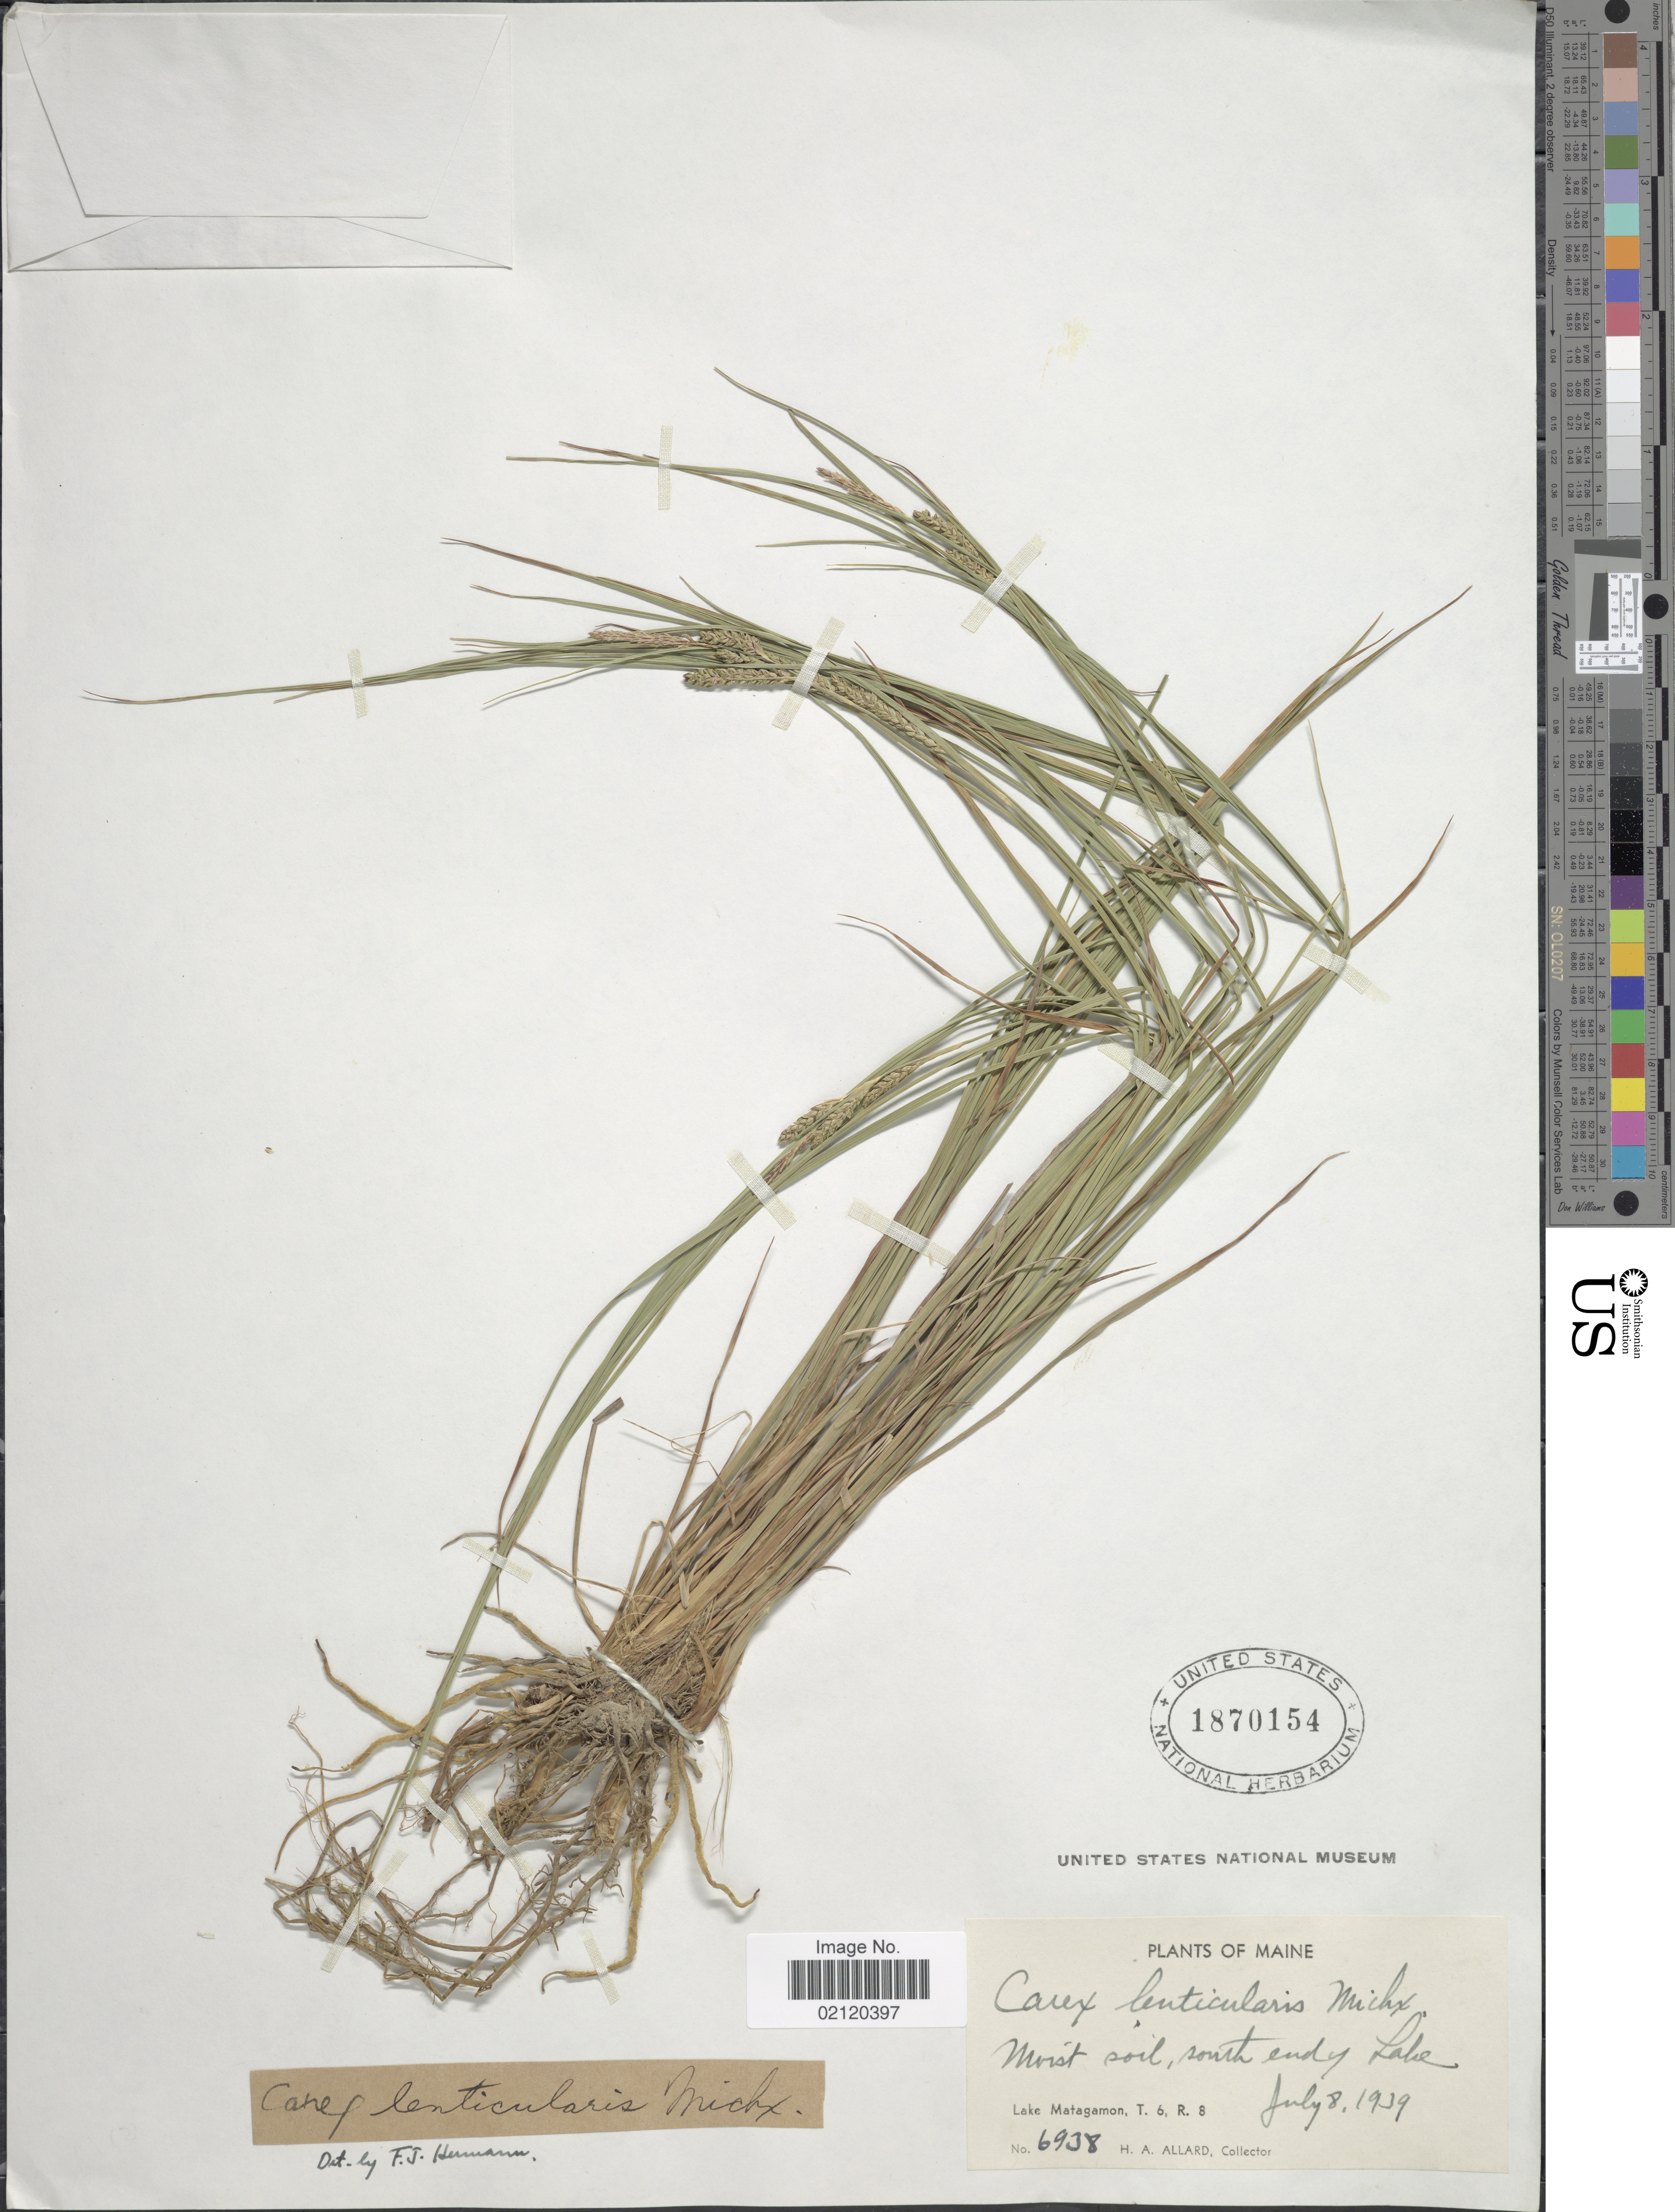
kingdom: Plantae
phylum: Tracheophyta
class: Liliopsida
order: Poales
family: Cyperaceae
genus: Carex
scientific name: Carex lenticularis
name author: Michx.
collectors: H. A. Allard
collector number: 6938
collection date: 1939-07-08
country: United States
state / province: Maine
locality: Moist soil south end of Lake, Lake Matagamon, T6, R8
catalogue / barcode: US 1870154